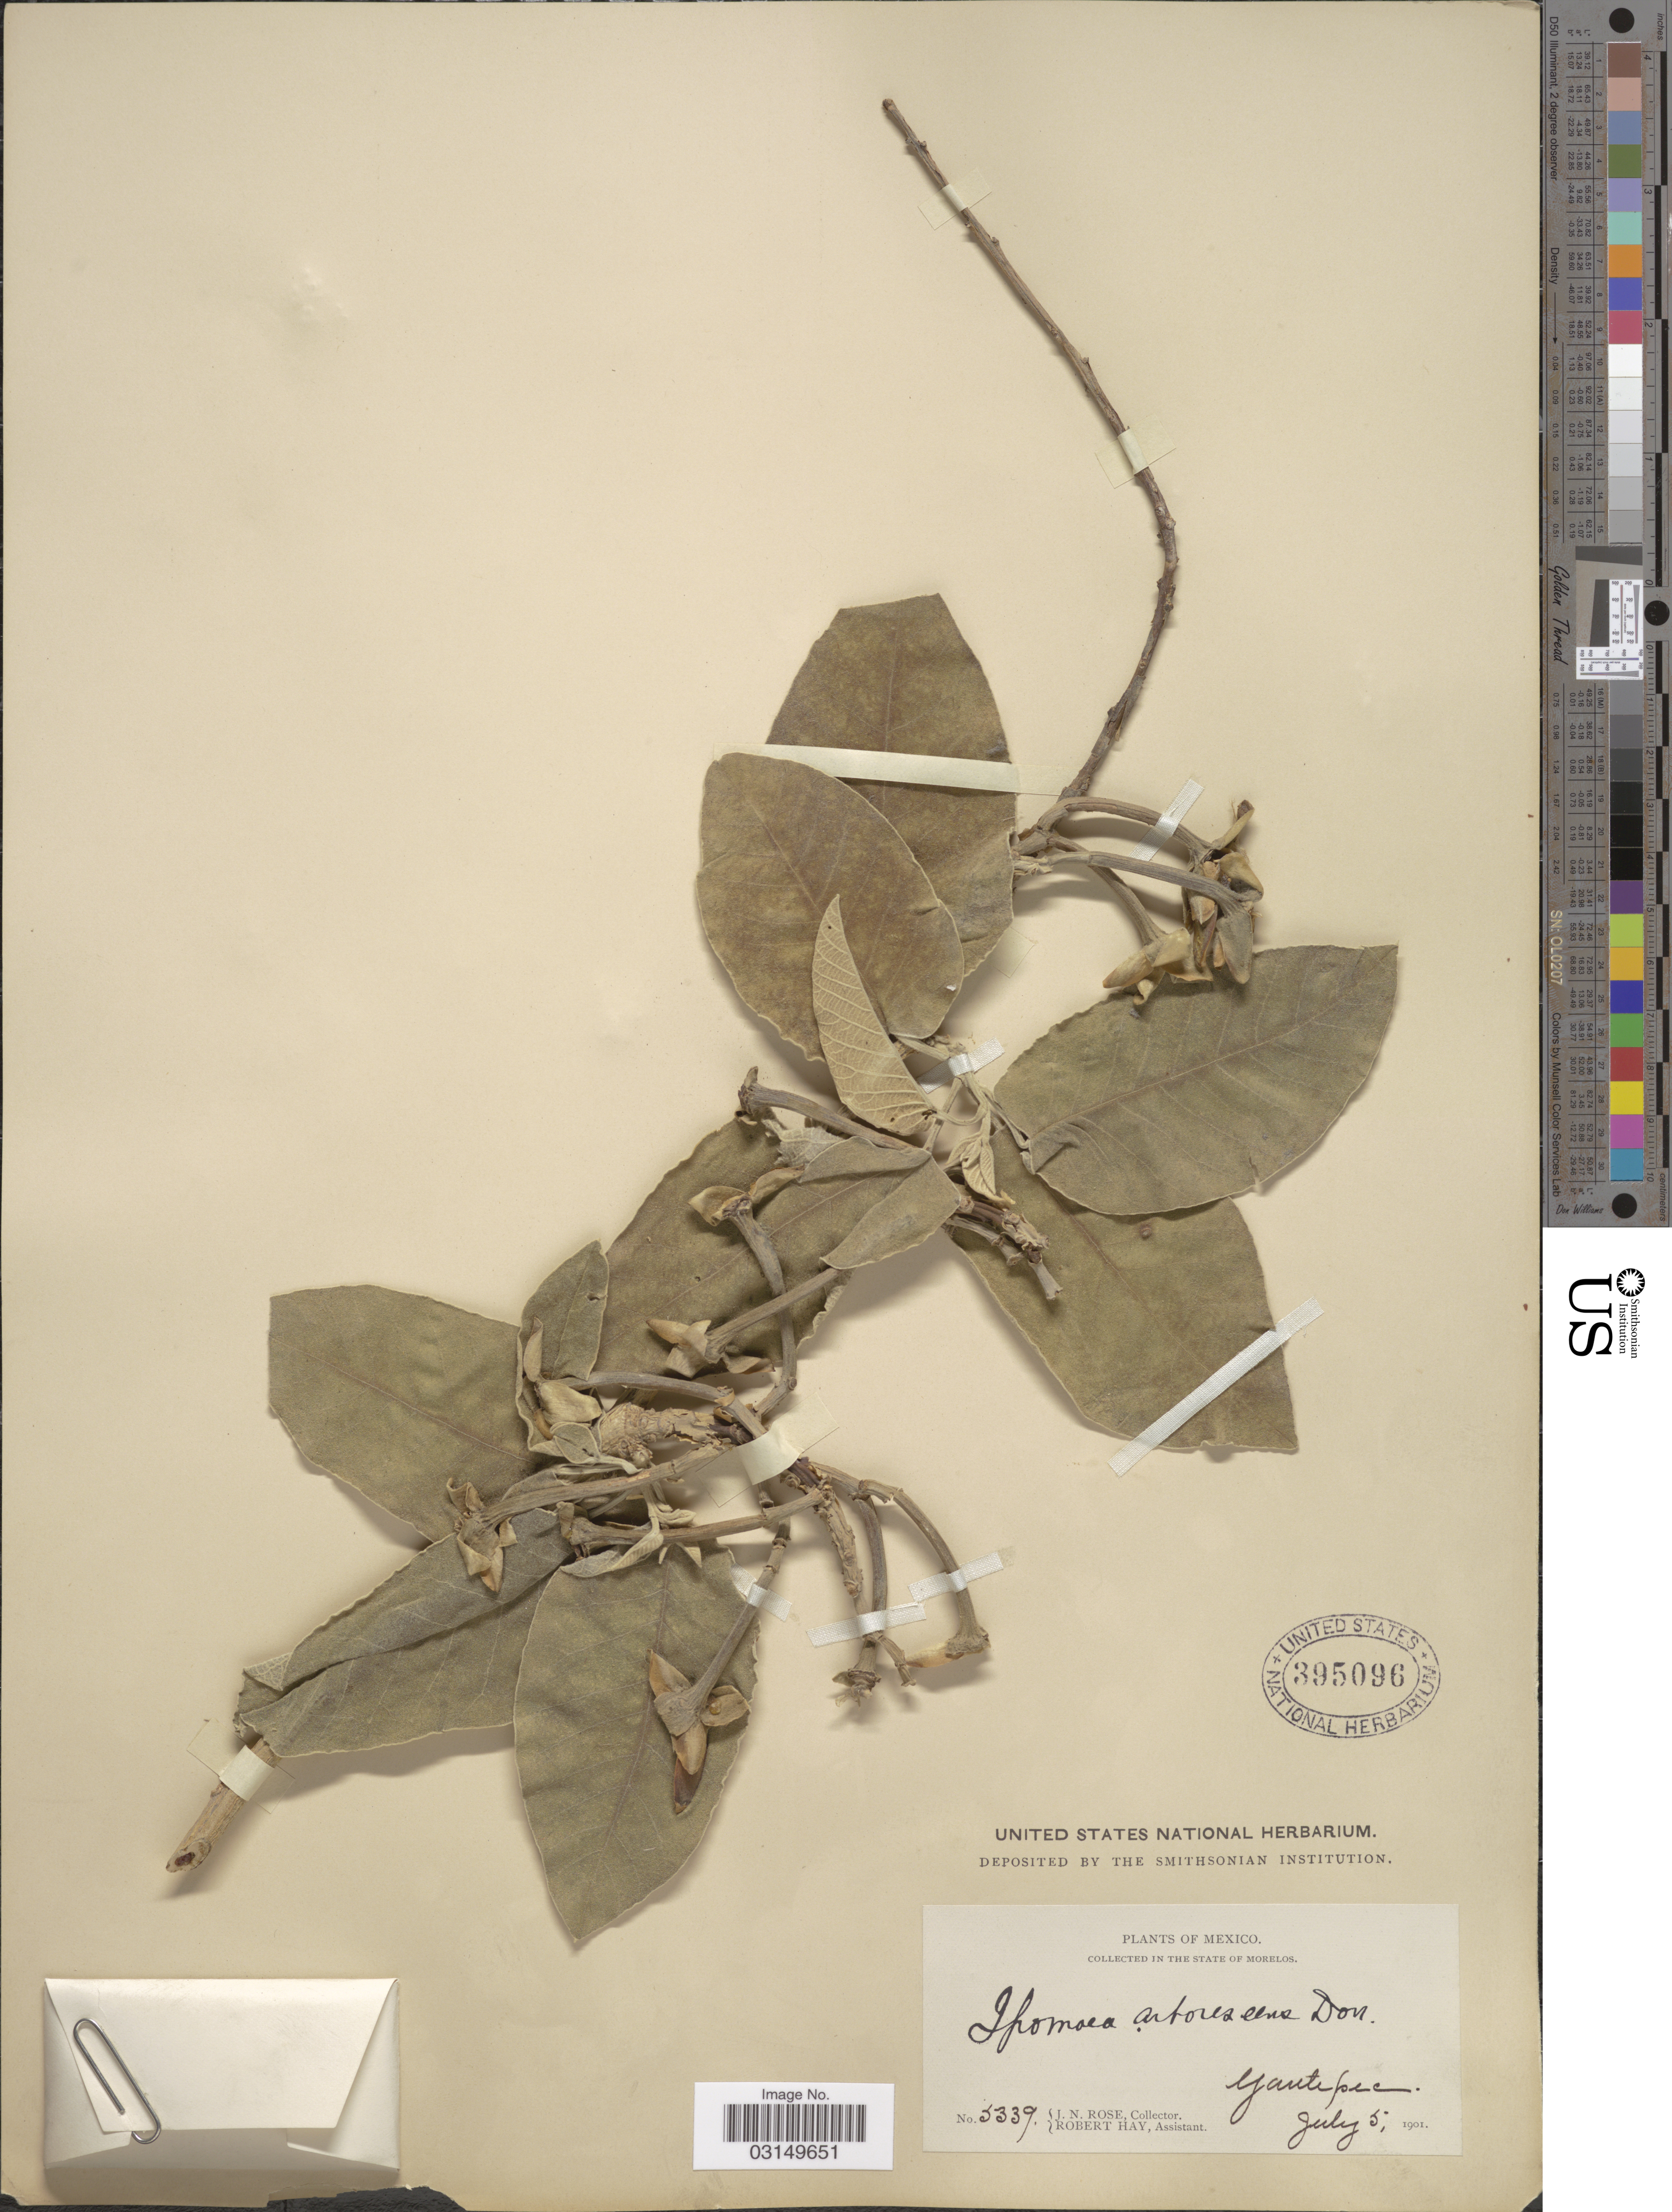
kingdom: Plantae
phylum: Tracheophyta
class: Magnoliopsida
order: Solanales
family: Convolvulaceae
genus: Ipomoea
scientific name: Ipomoea arborescens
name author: (Humb. & Bonpl. ex Willd.) G. Don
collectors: J. N. Rose & R. H. Hay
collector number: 5339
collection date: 1901-07-05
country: Mexico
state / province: Morelos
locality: Yautepec.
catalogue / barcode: US 395096